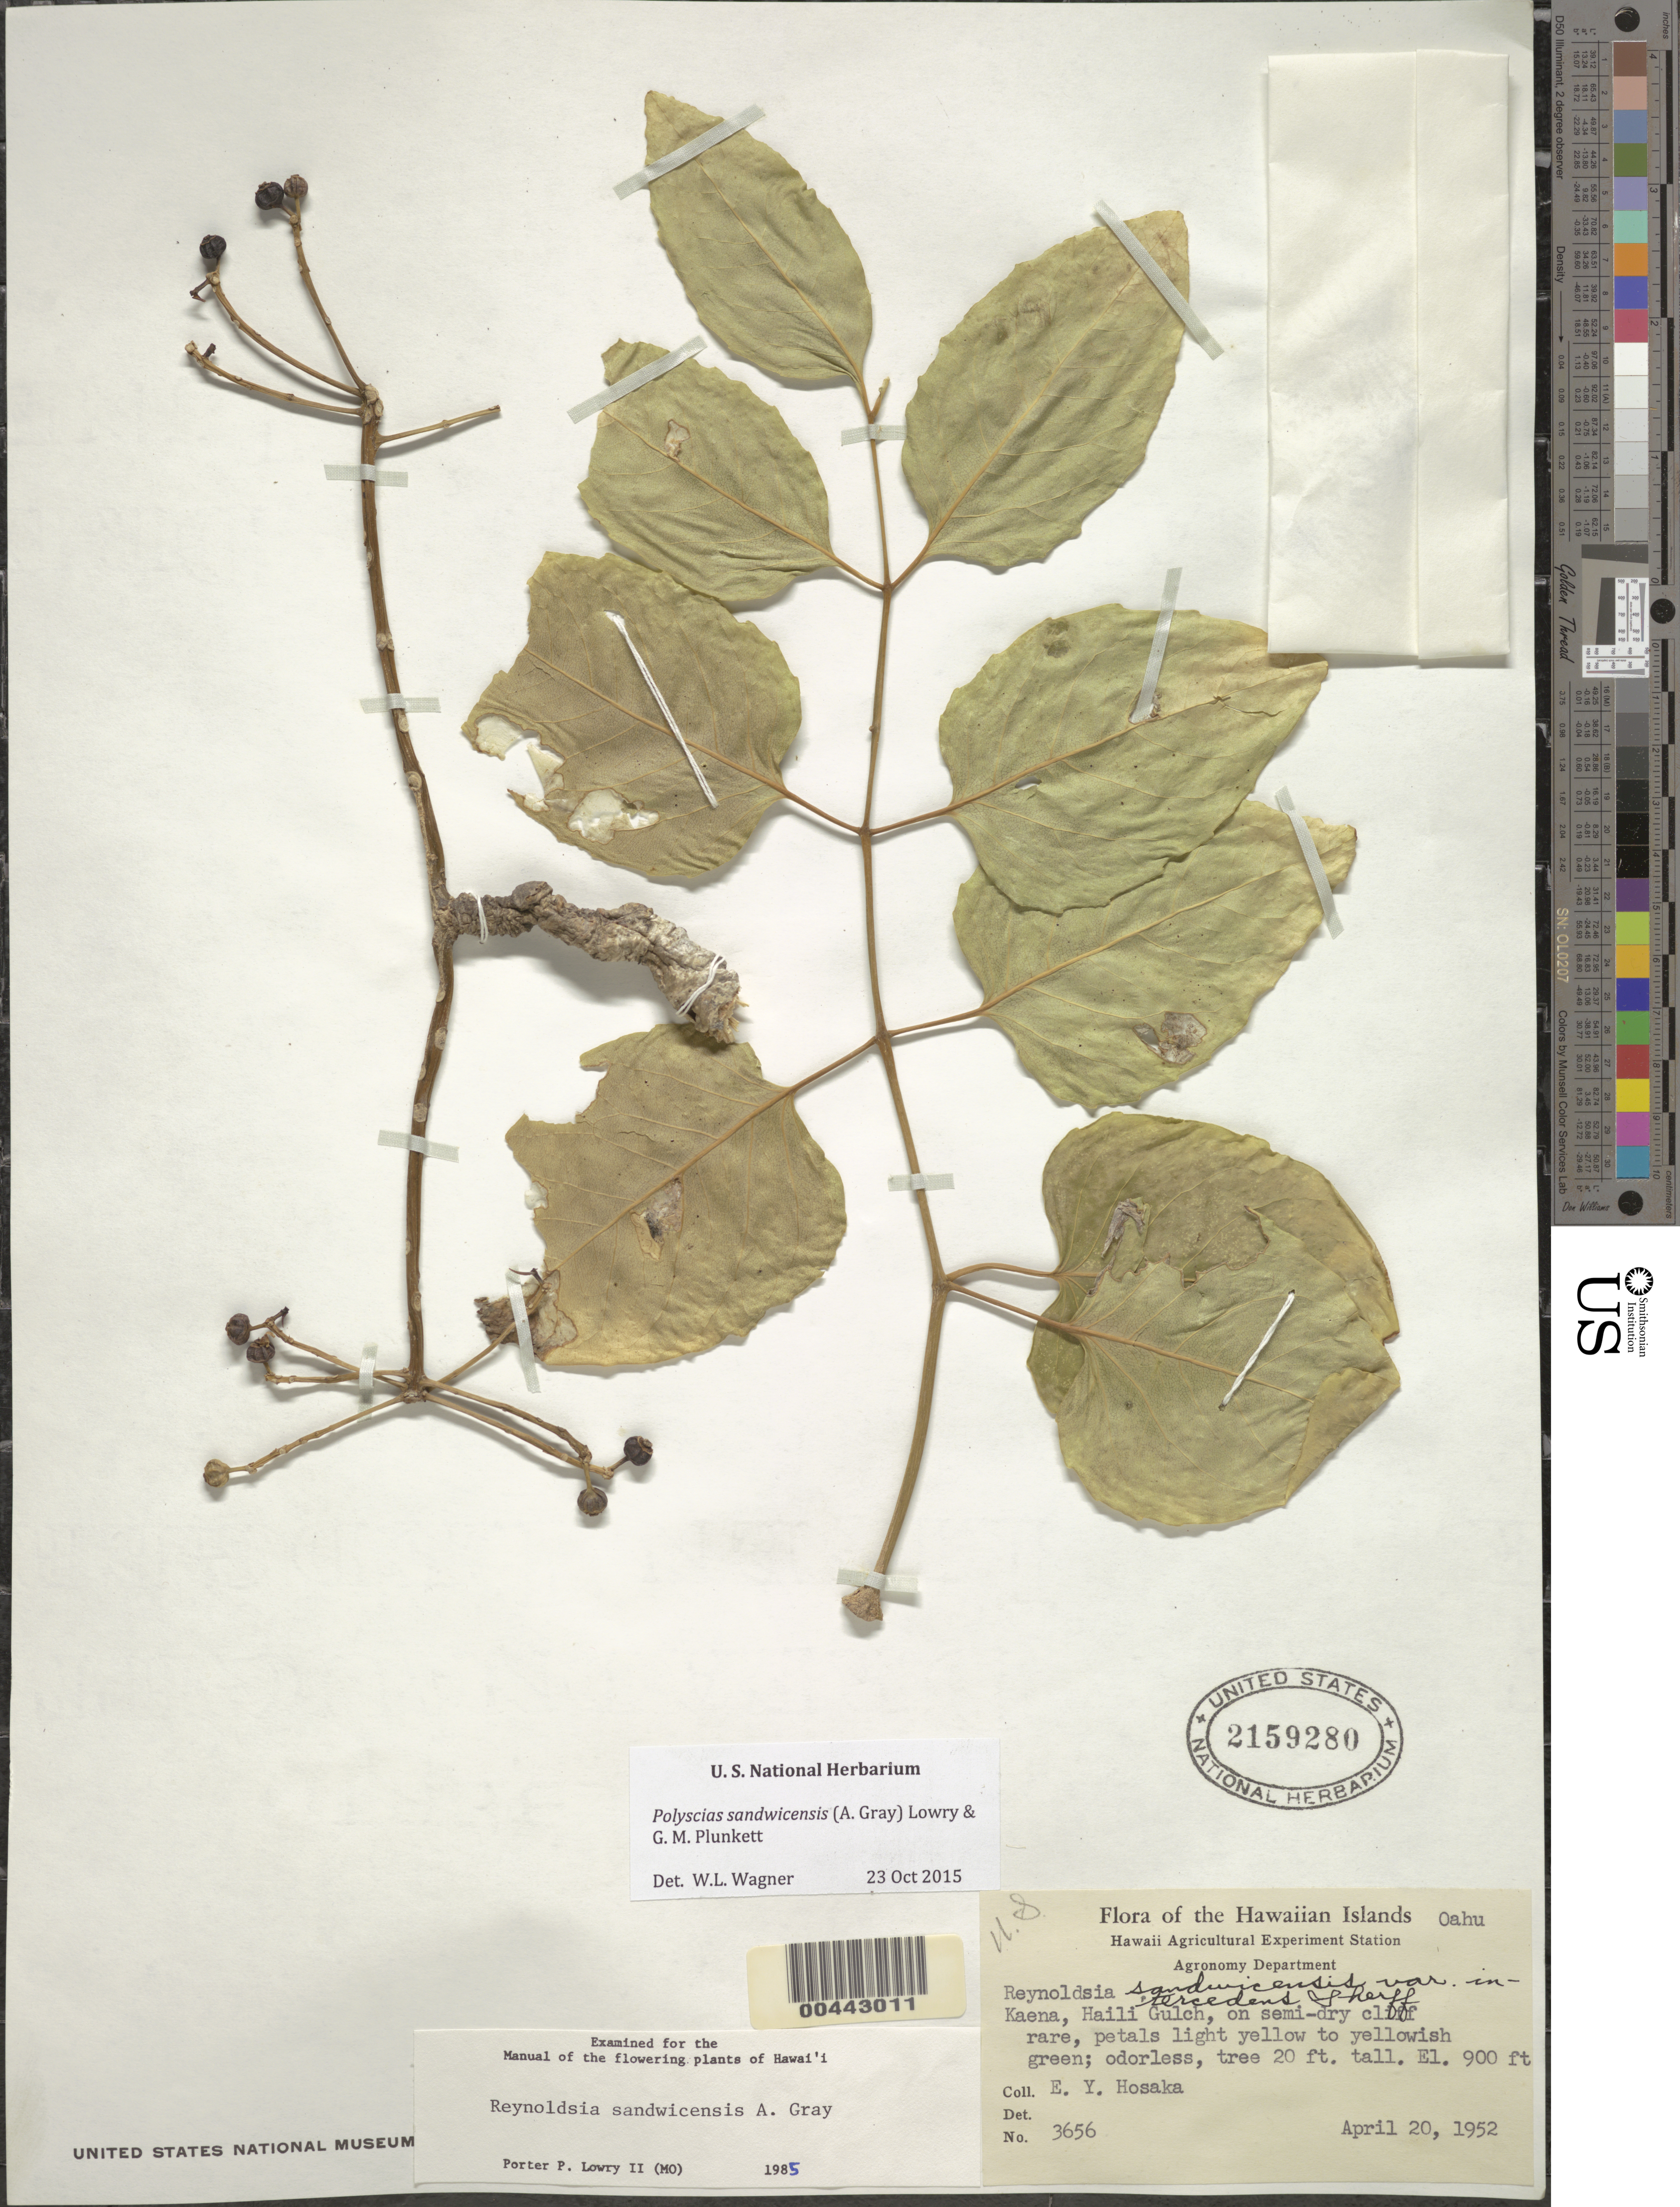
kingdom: Plantae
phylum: Tracheophyta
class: Magnoliopsida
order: Apiales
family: Araliaceae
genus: Polyscias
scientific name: Polyscias sandwicensis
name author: (A. Gray) Lowry & G. M. Plunkett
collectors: E. Y. Hosaka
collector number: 3656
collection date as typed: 20 Apr 1952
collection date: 1952-04-20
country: United States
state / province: Hawaii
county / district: Honolulu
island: Oahu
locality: Kaena, Haili Gulch.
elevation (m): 274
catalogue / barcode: US 2159280